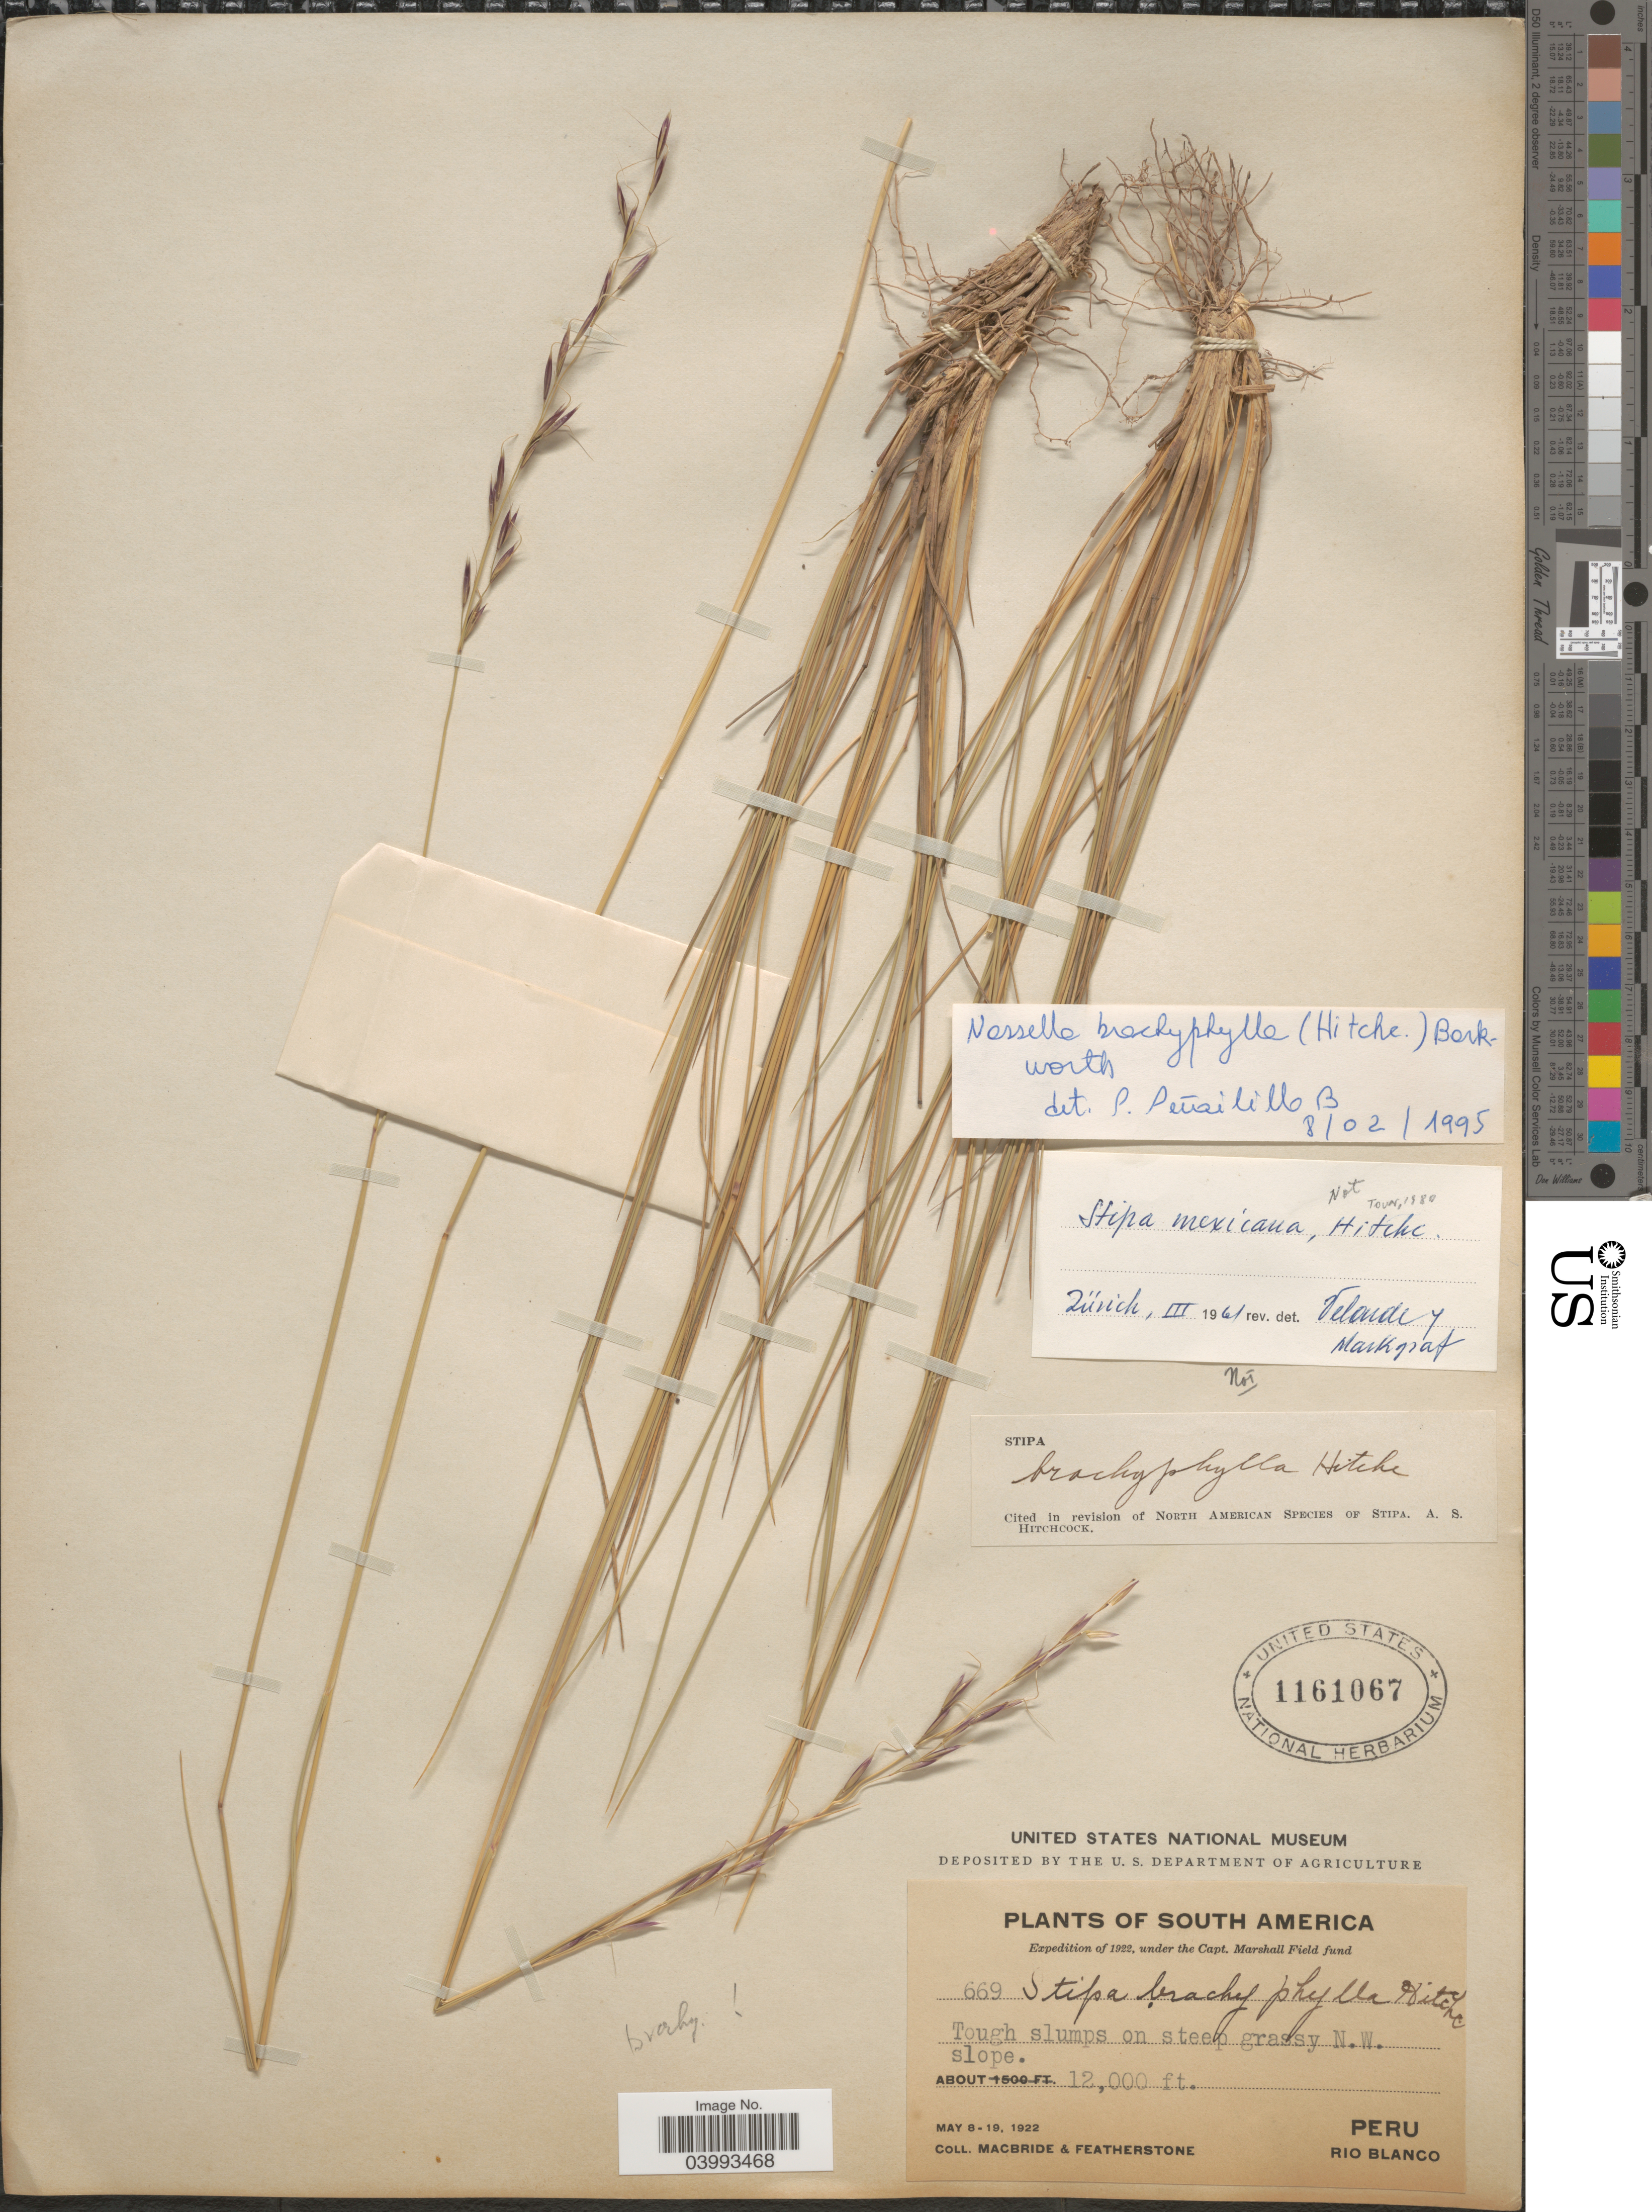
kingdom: Plantae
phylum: Tracheophyta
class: Liliopsida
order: Poales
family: Poaceae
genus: Nassella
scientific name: Nassella brachyphylla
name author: (Hitchc.) Barkworth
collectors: Macbride, -- & -. Featherstone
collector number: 669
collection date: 1922-05-08/1922-05-19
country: Peru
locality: On steep grassy N.W. slope. Rio Blanco.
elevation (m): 3658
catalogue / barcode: US 1161067